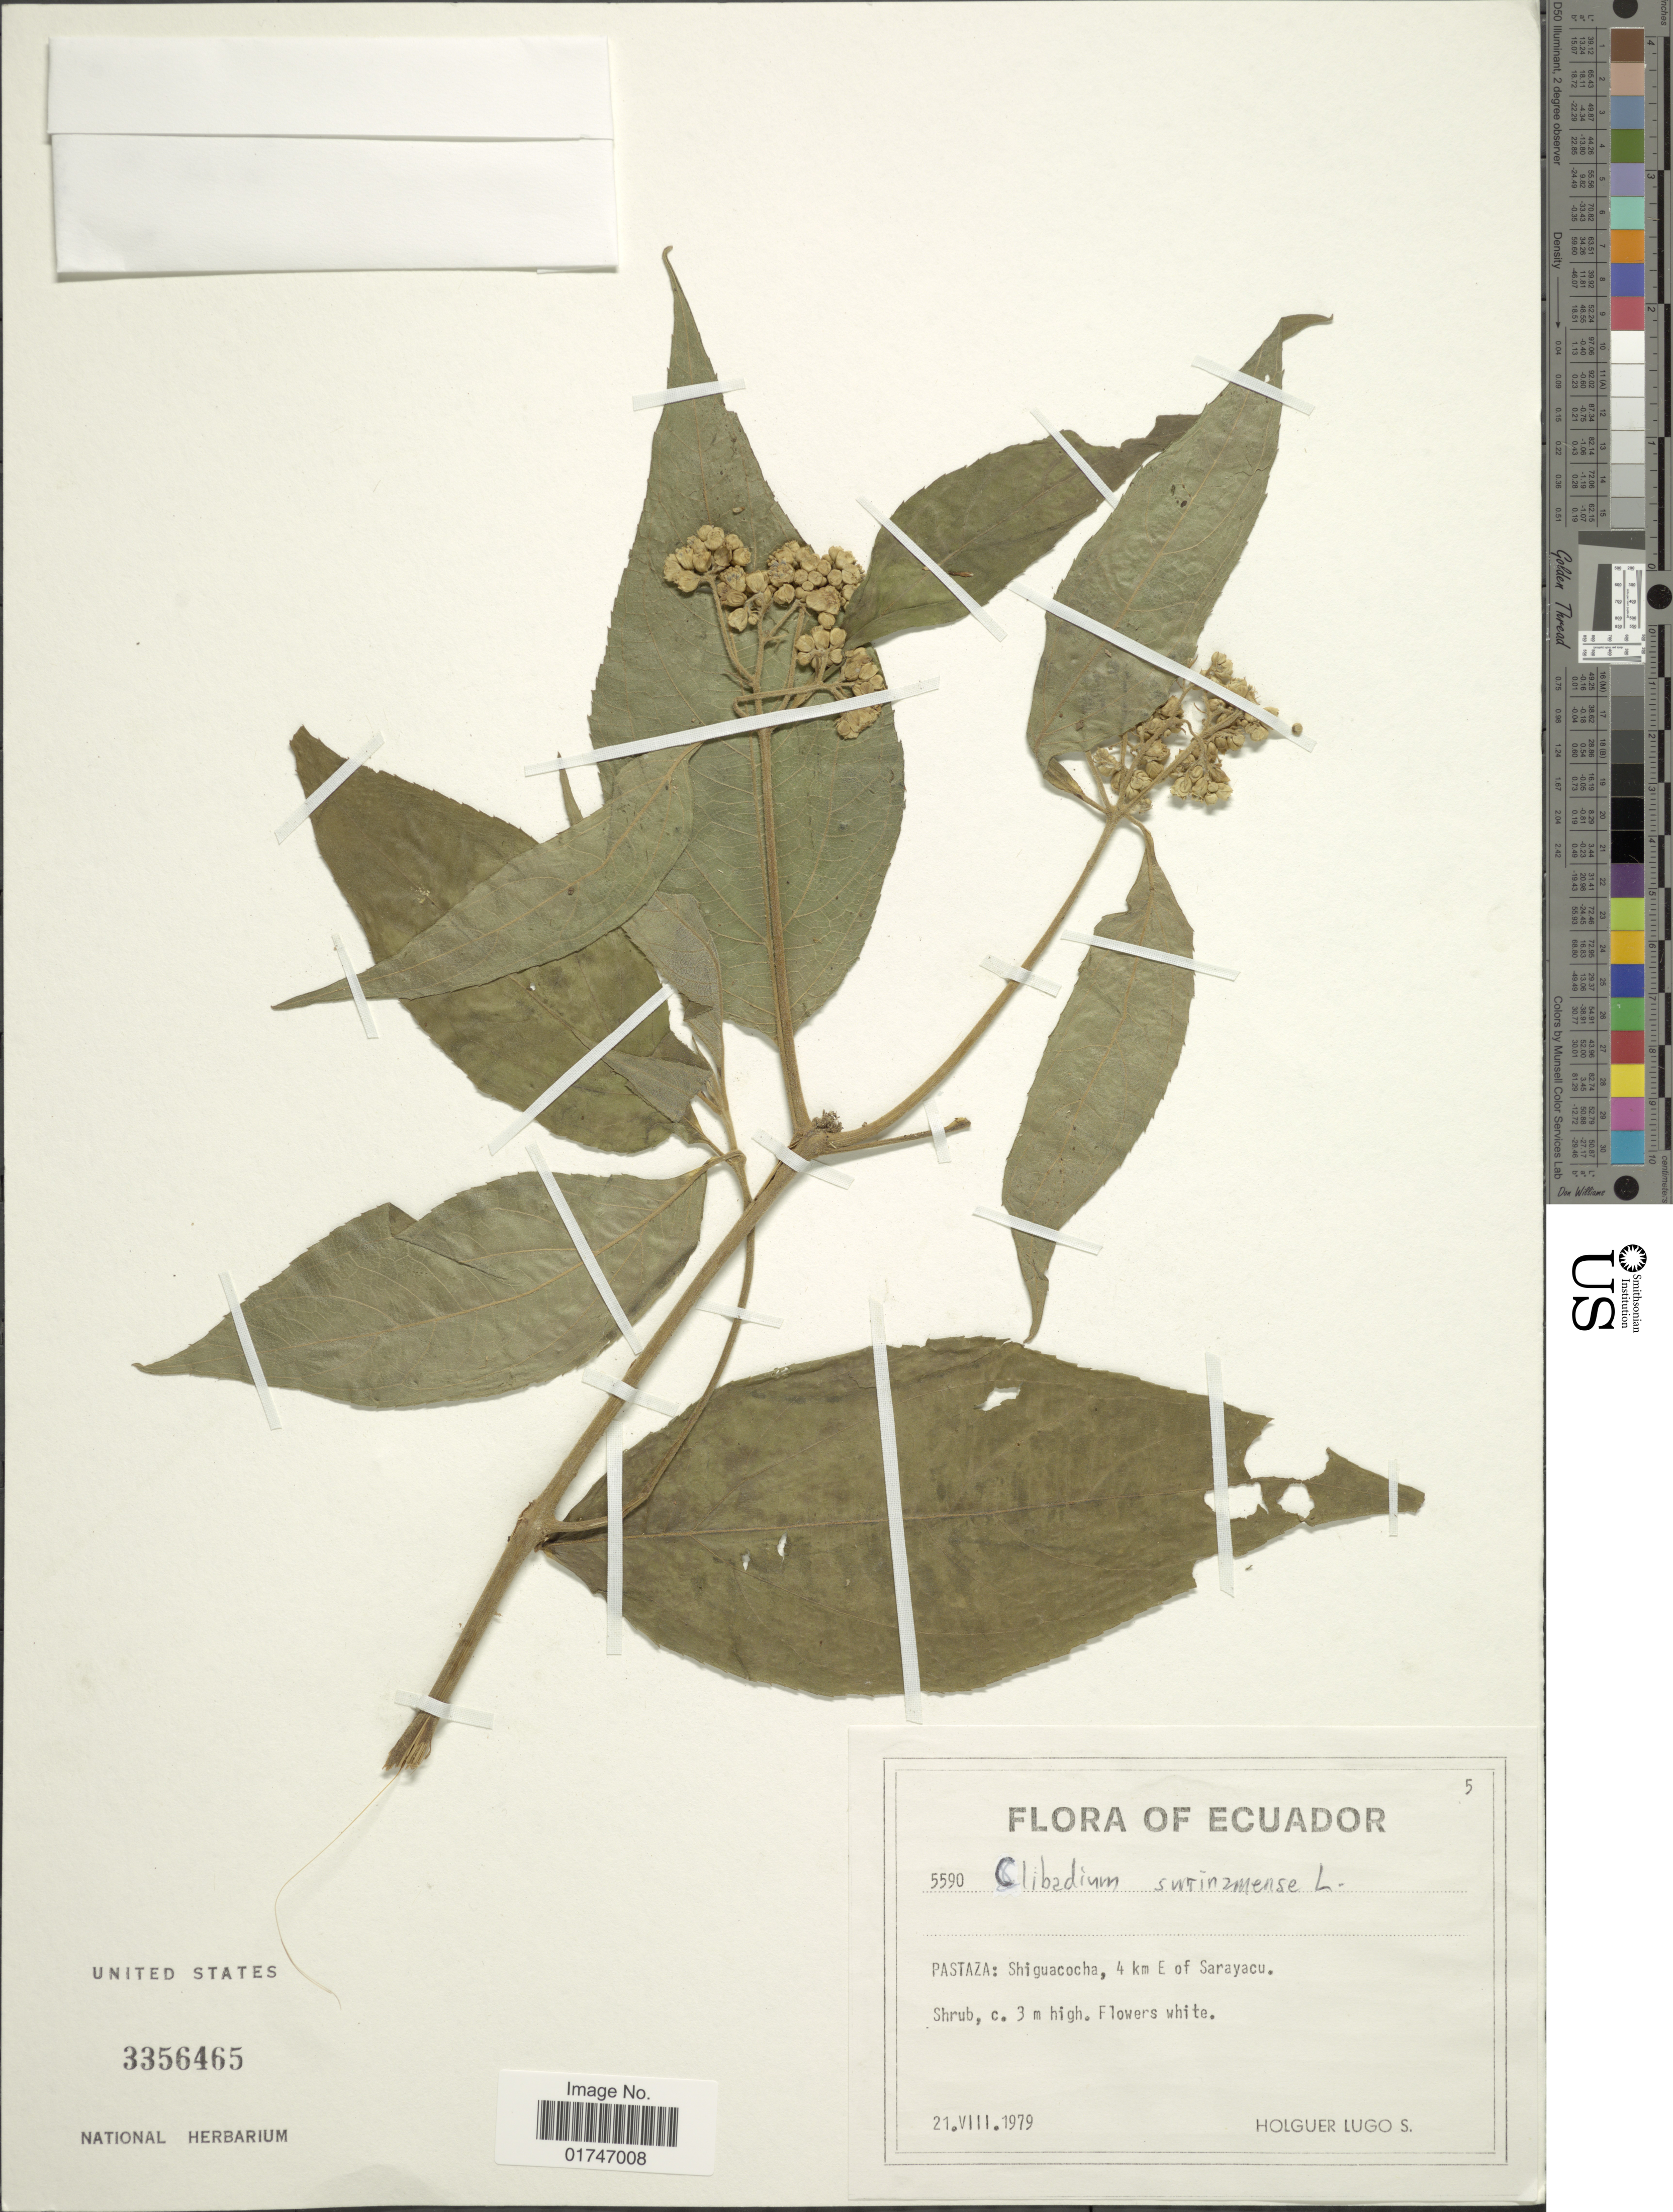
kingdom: Plantae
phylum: Tracheophyta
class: Magnoliopsida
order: Asterales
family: Asteraceae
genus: Clibadium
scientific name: Clibadium surinamense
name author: L.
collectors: H. Lugo S.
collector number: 5590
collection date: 1979-08-21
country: Ecuador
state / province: Pastaza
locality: Pastaza: Shiguacocha, 4 km E of Sarayacu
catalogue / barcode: US 3356465